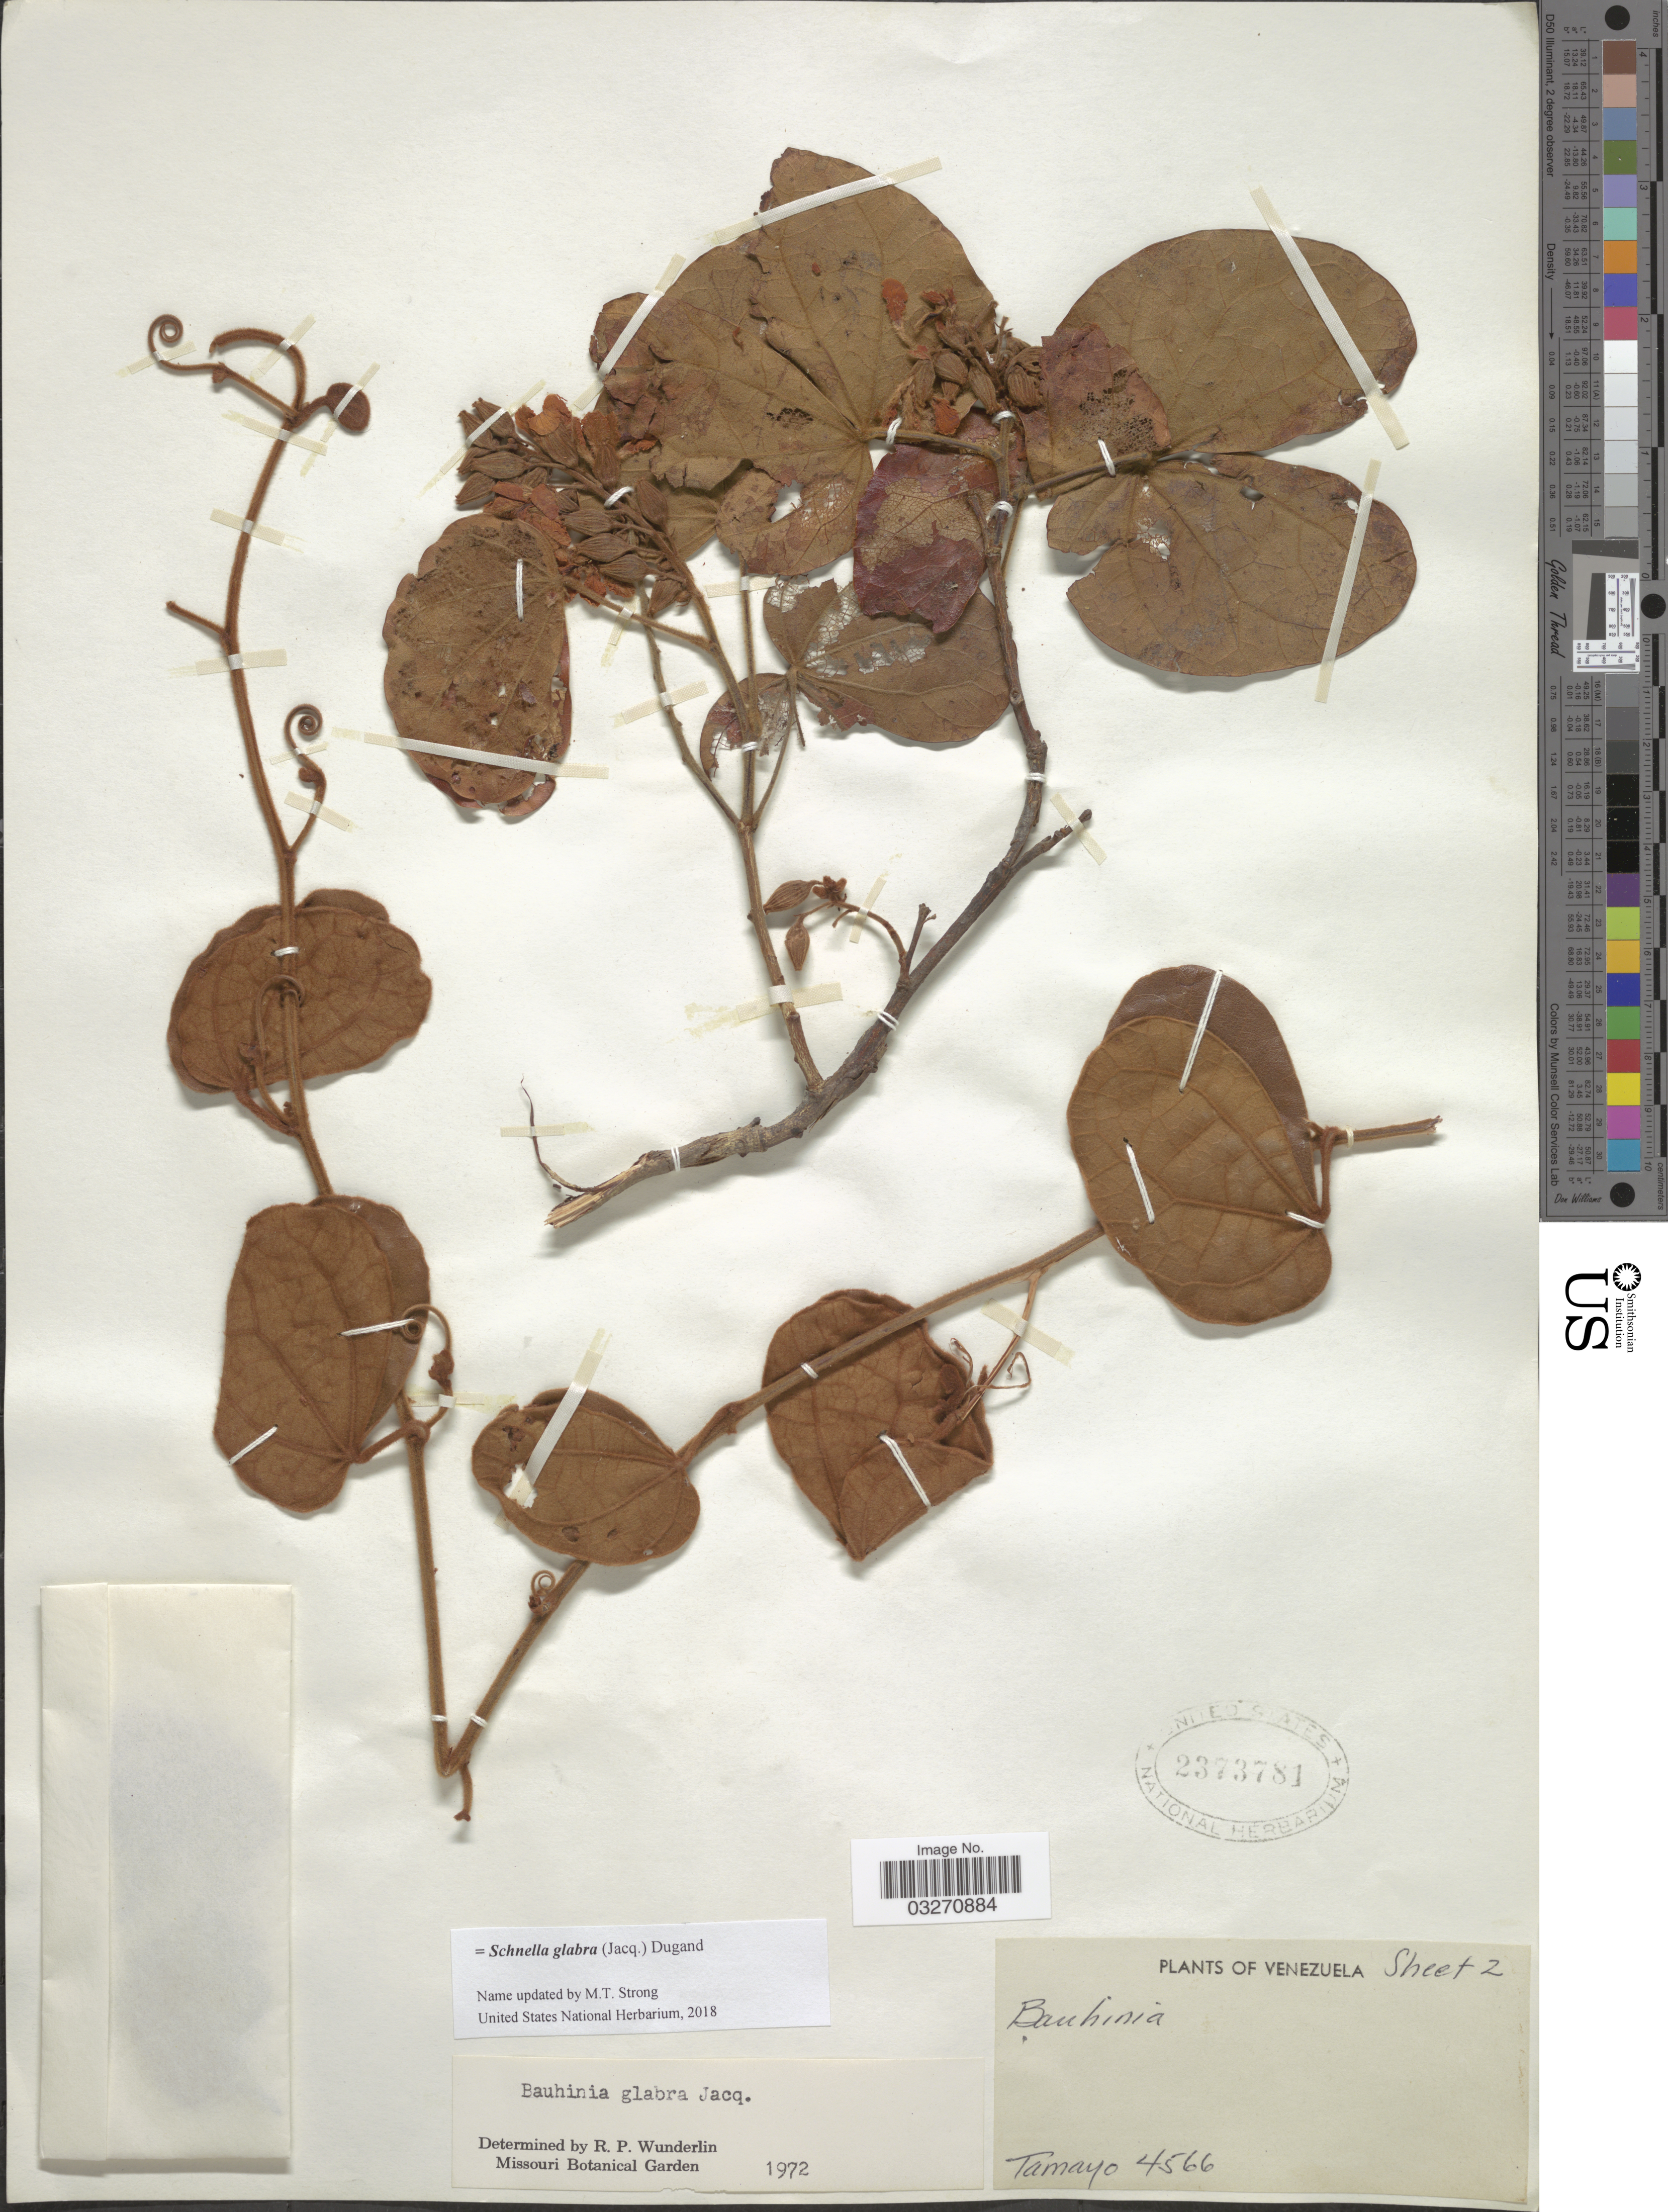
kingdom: Plantae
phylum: Tracheophyta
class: Magnoliopsida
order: Fabales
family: Fabaceae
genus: Schnella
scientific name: Schnella glabra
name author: (Jacq.) Dugand G.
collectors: -. Tamayo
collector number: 4566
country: Venezuela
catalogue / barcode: US 2373781